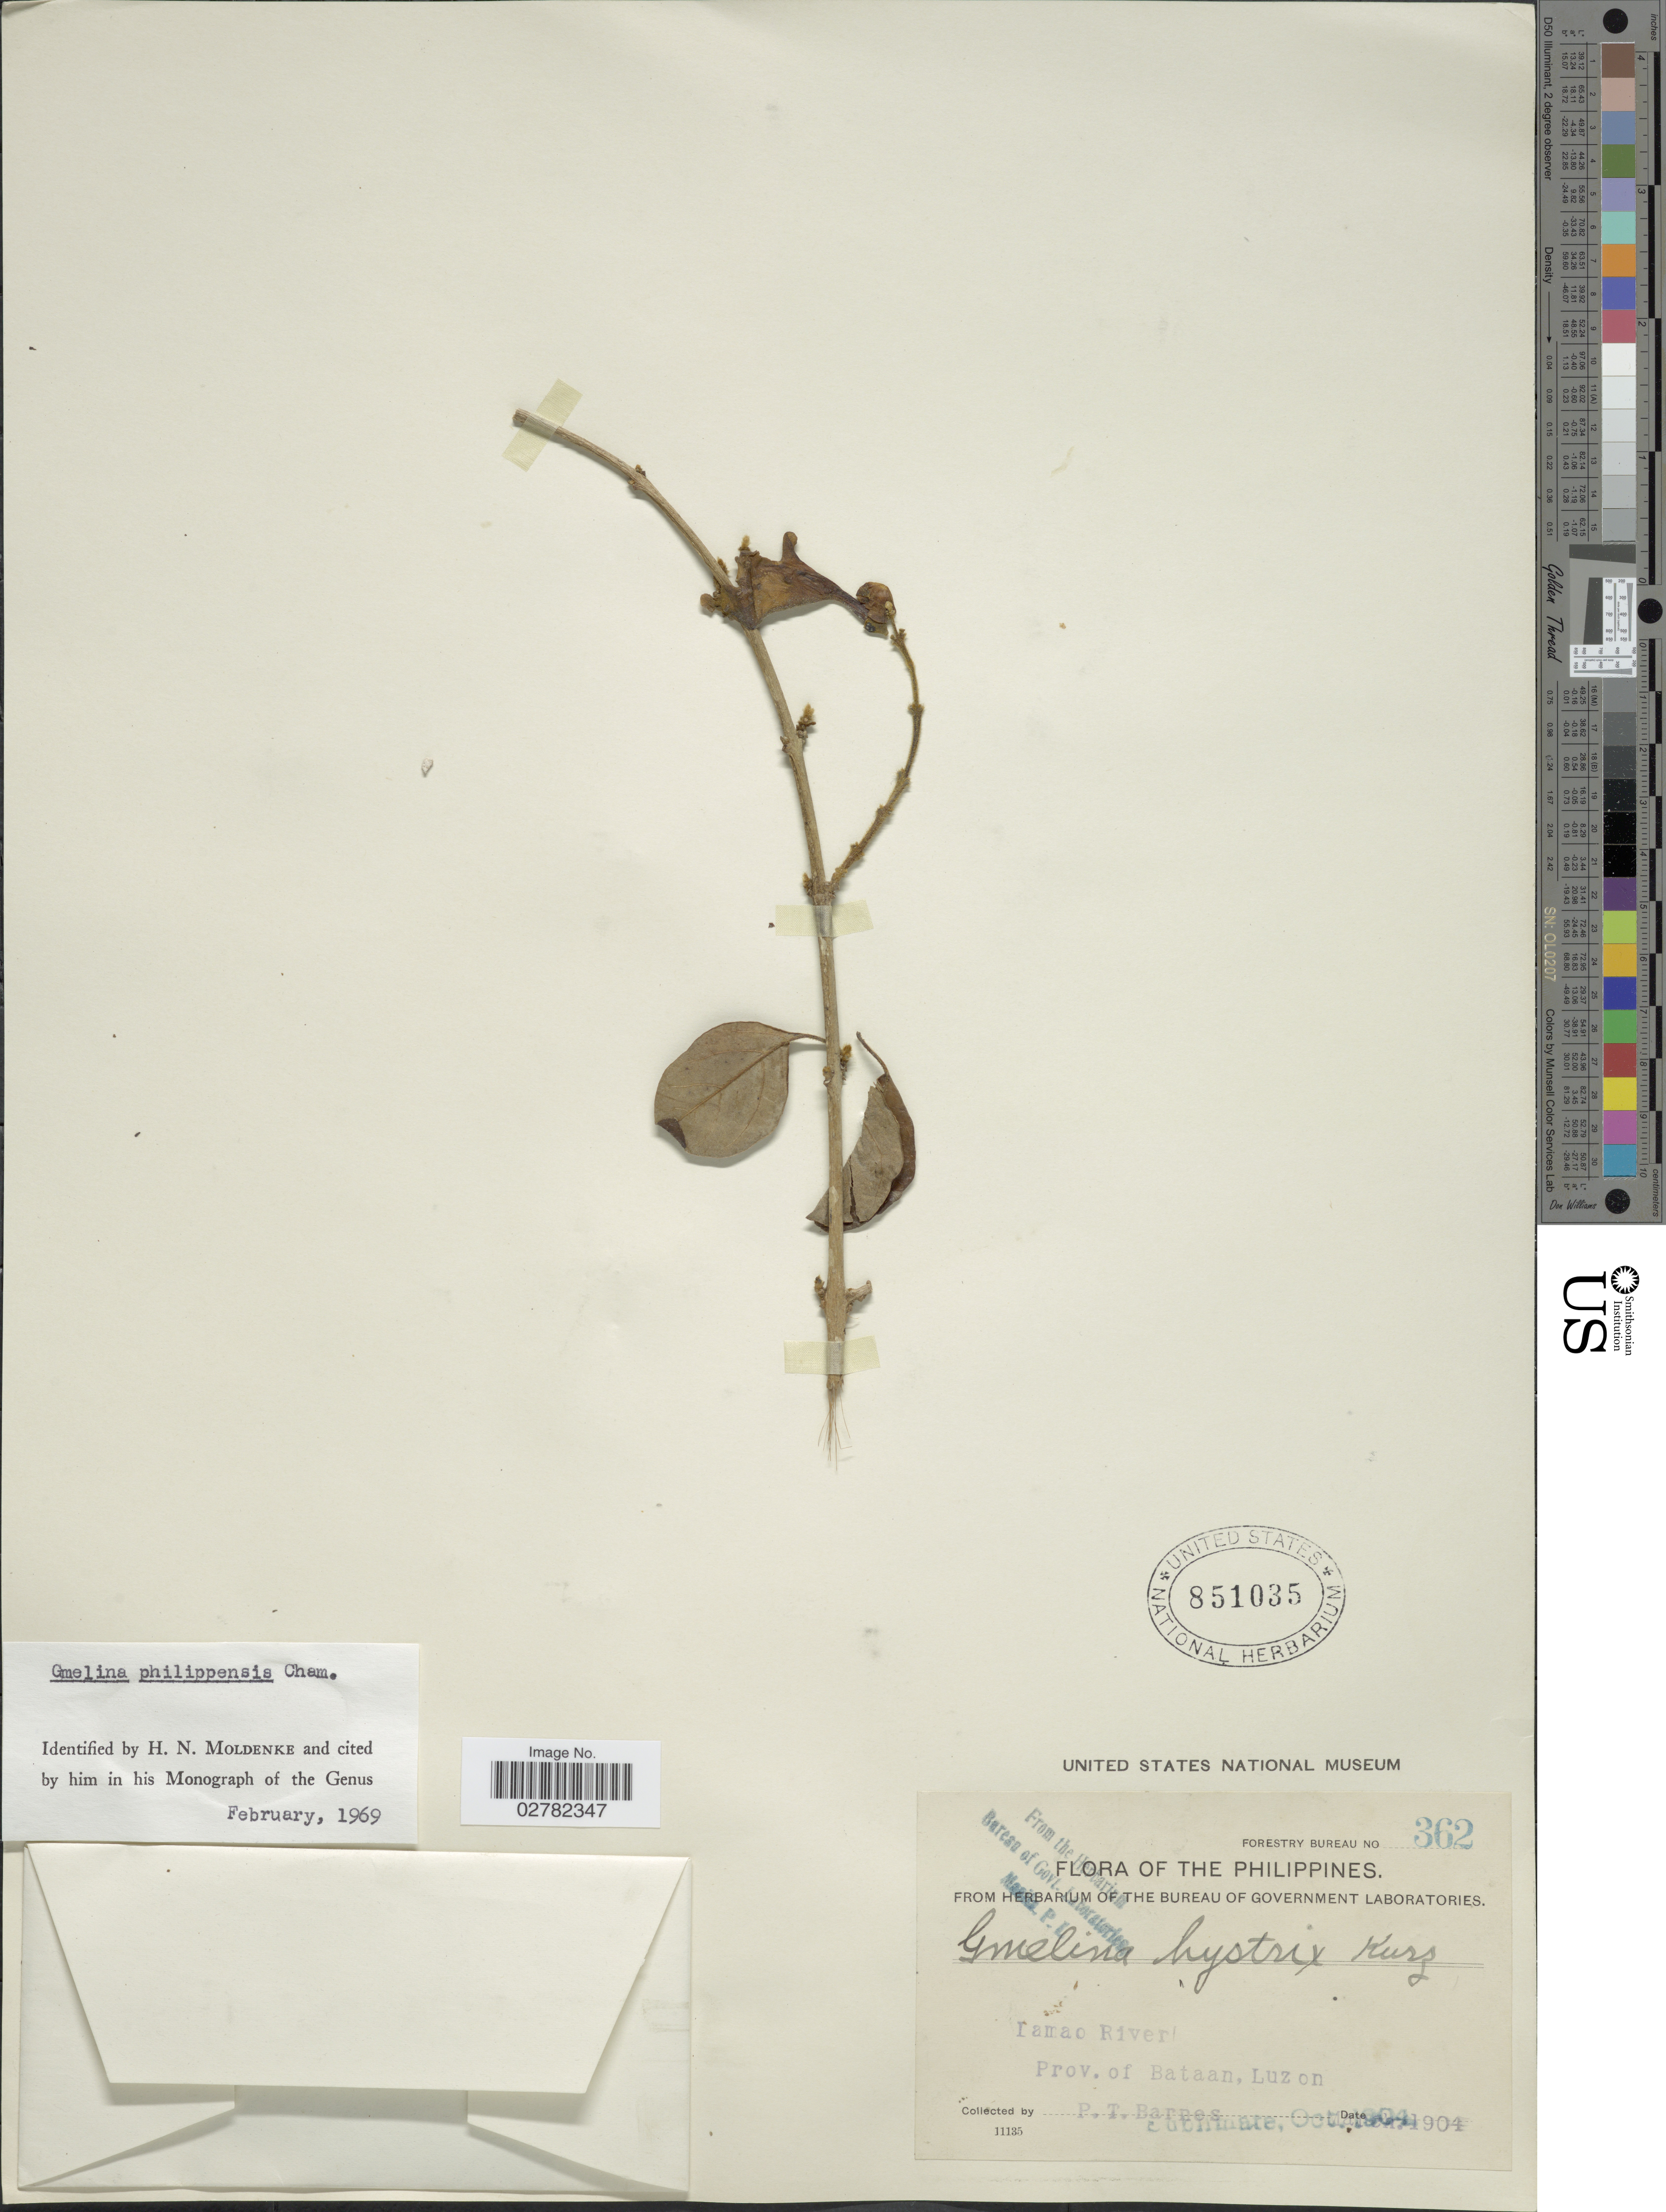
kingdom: Plantae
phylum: Tracheophyta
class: Magnoliopsida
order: Lamiales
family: Lamiaceae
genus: Gmelina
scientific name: Gmelina philippinensis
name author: Cham.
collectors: P. Barnes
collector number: Forestry Bureau 362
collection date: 1904-10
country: Philippines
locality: Lamao River, Prov. of Bataan, Luzon.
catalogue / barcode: US 851035